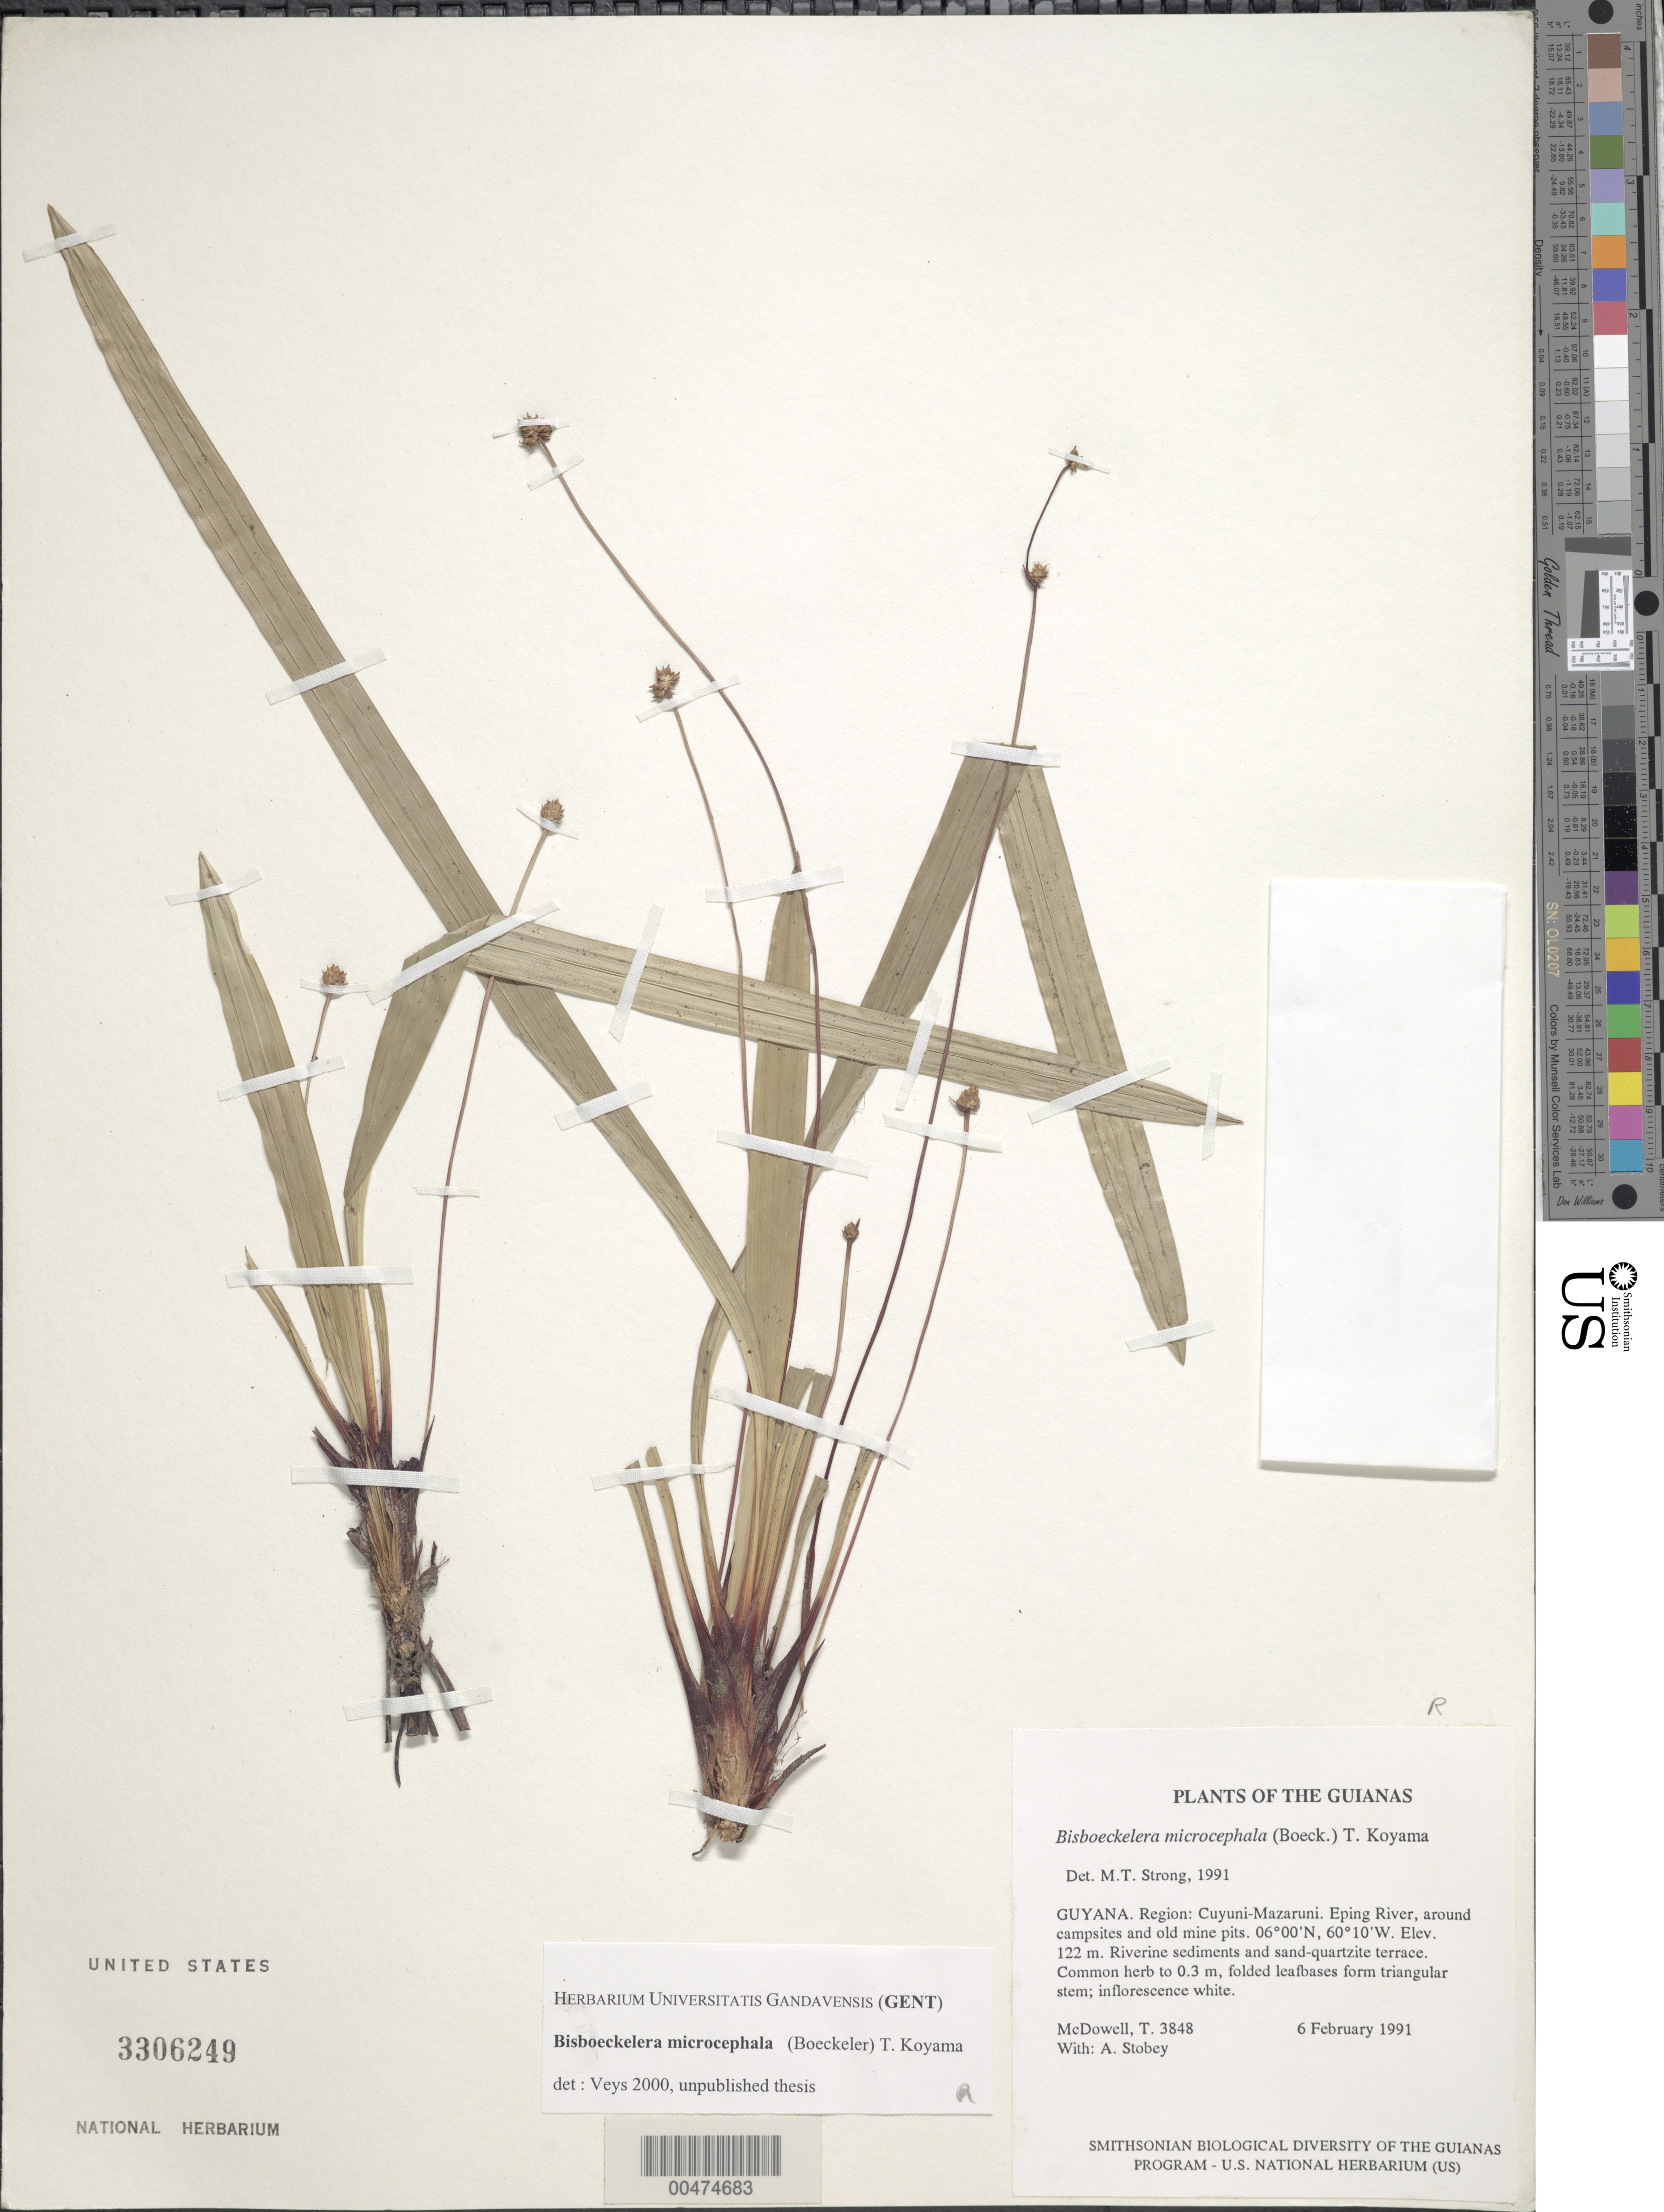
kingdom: Plantae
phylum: Tracheophyta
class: Liliopsida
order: Poales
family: Cyperaceae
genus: Bisboeckelera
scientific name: Bisboeckelera microcephala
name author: (Boeckeler) T. Koyama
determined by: Strong, M. T., (US), Smithsonian Institution - National Museum of Natural History (UNITED STATES)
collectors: T. McDowell & A. Stobey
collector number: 3848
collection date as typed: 06 Feb 1991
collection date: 1991-02-06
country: Guyana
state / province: Cuyuni-Mazaruni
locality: Eping River, around campsites and old mine pits.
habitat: Riverine sediments and sand-quartzite terrace.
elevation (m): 122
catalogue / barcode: US 3306249